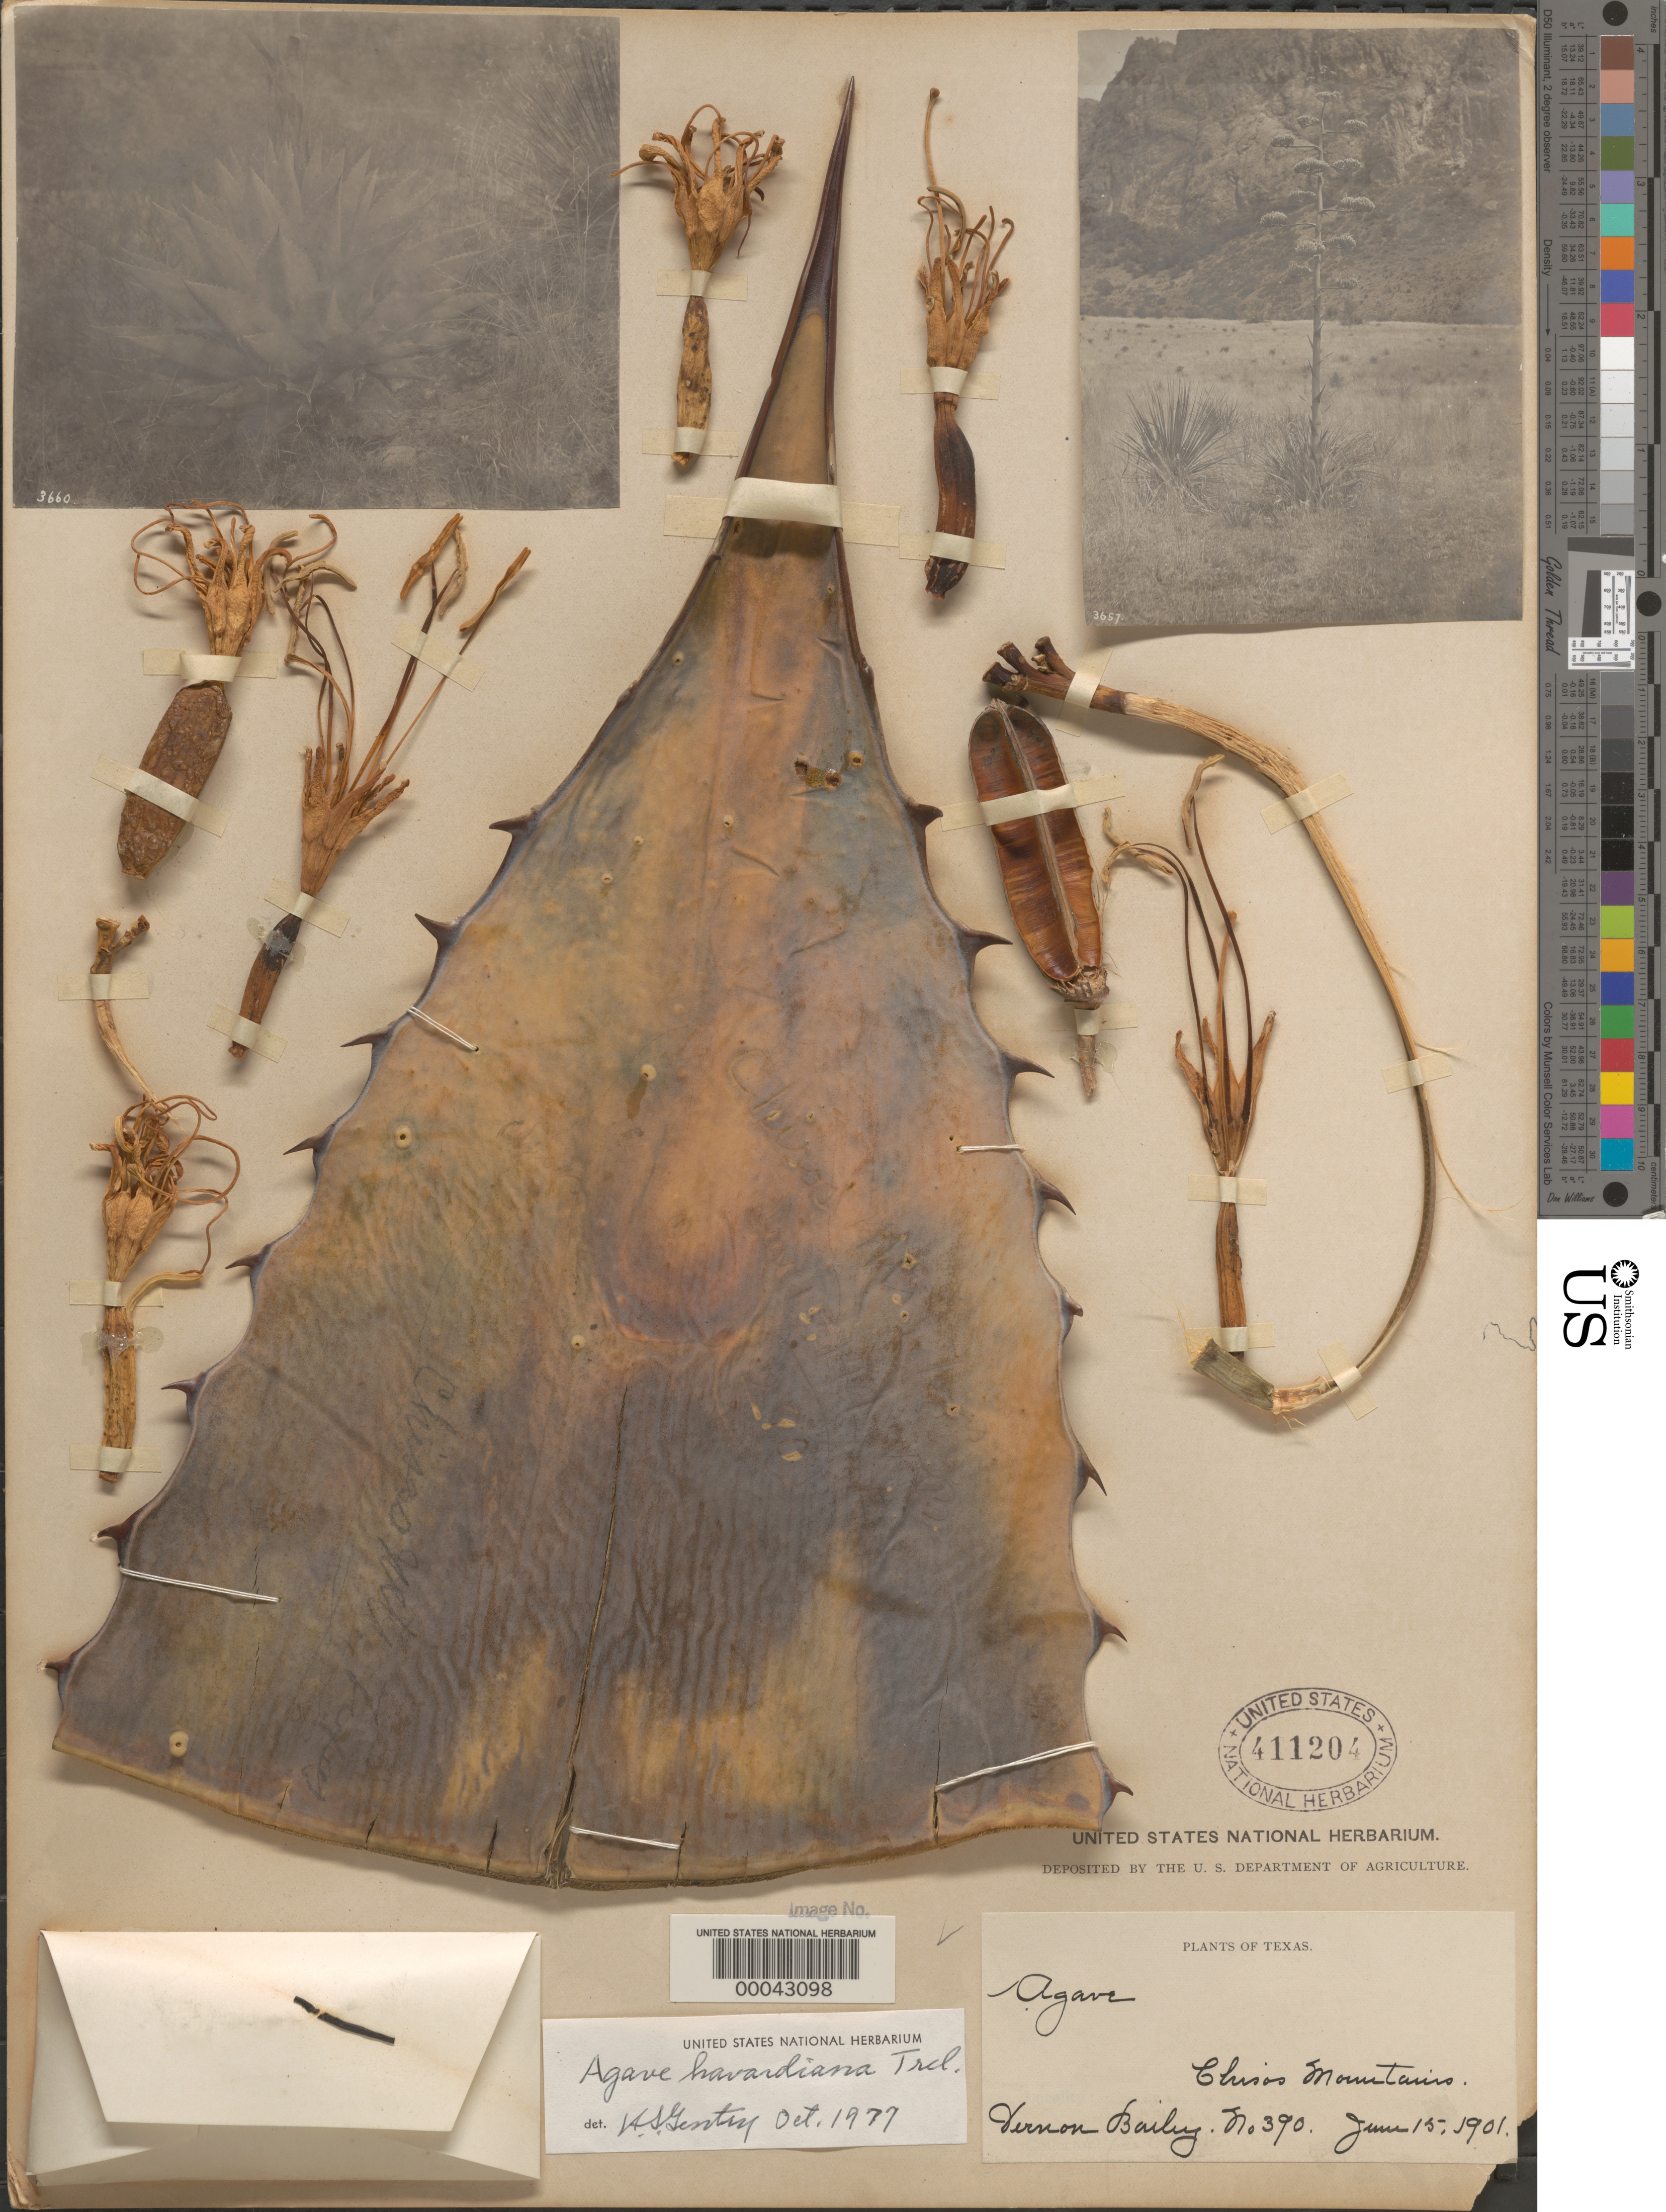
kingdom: Plantae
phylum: Tracheophyta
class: Liliopsida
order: Asparagales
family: Asparagaceae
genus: Agave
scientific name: Agave havardiana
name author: Trel.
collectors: V. O. Bailey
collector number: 390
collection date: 1901-06-15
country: United States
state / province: Texas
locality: Chisos Mountains.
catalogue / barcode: US 411204